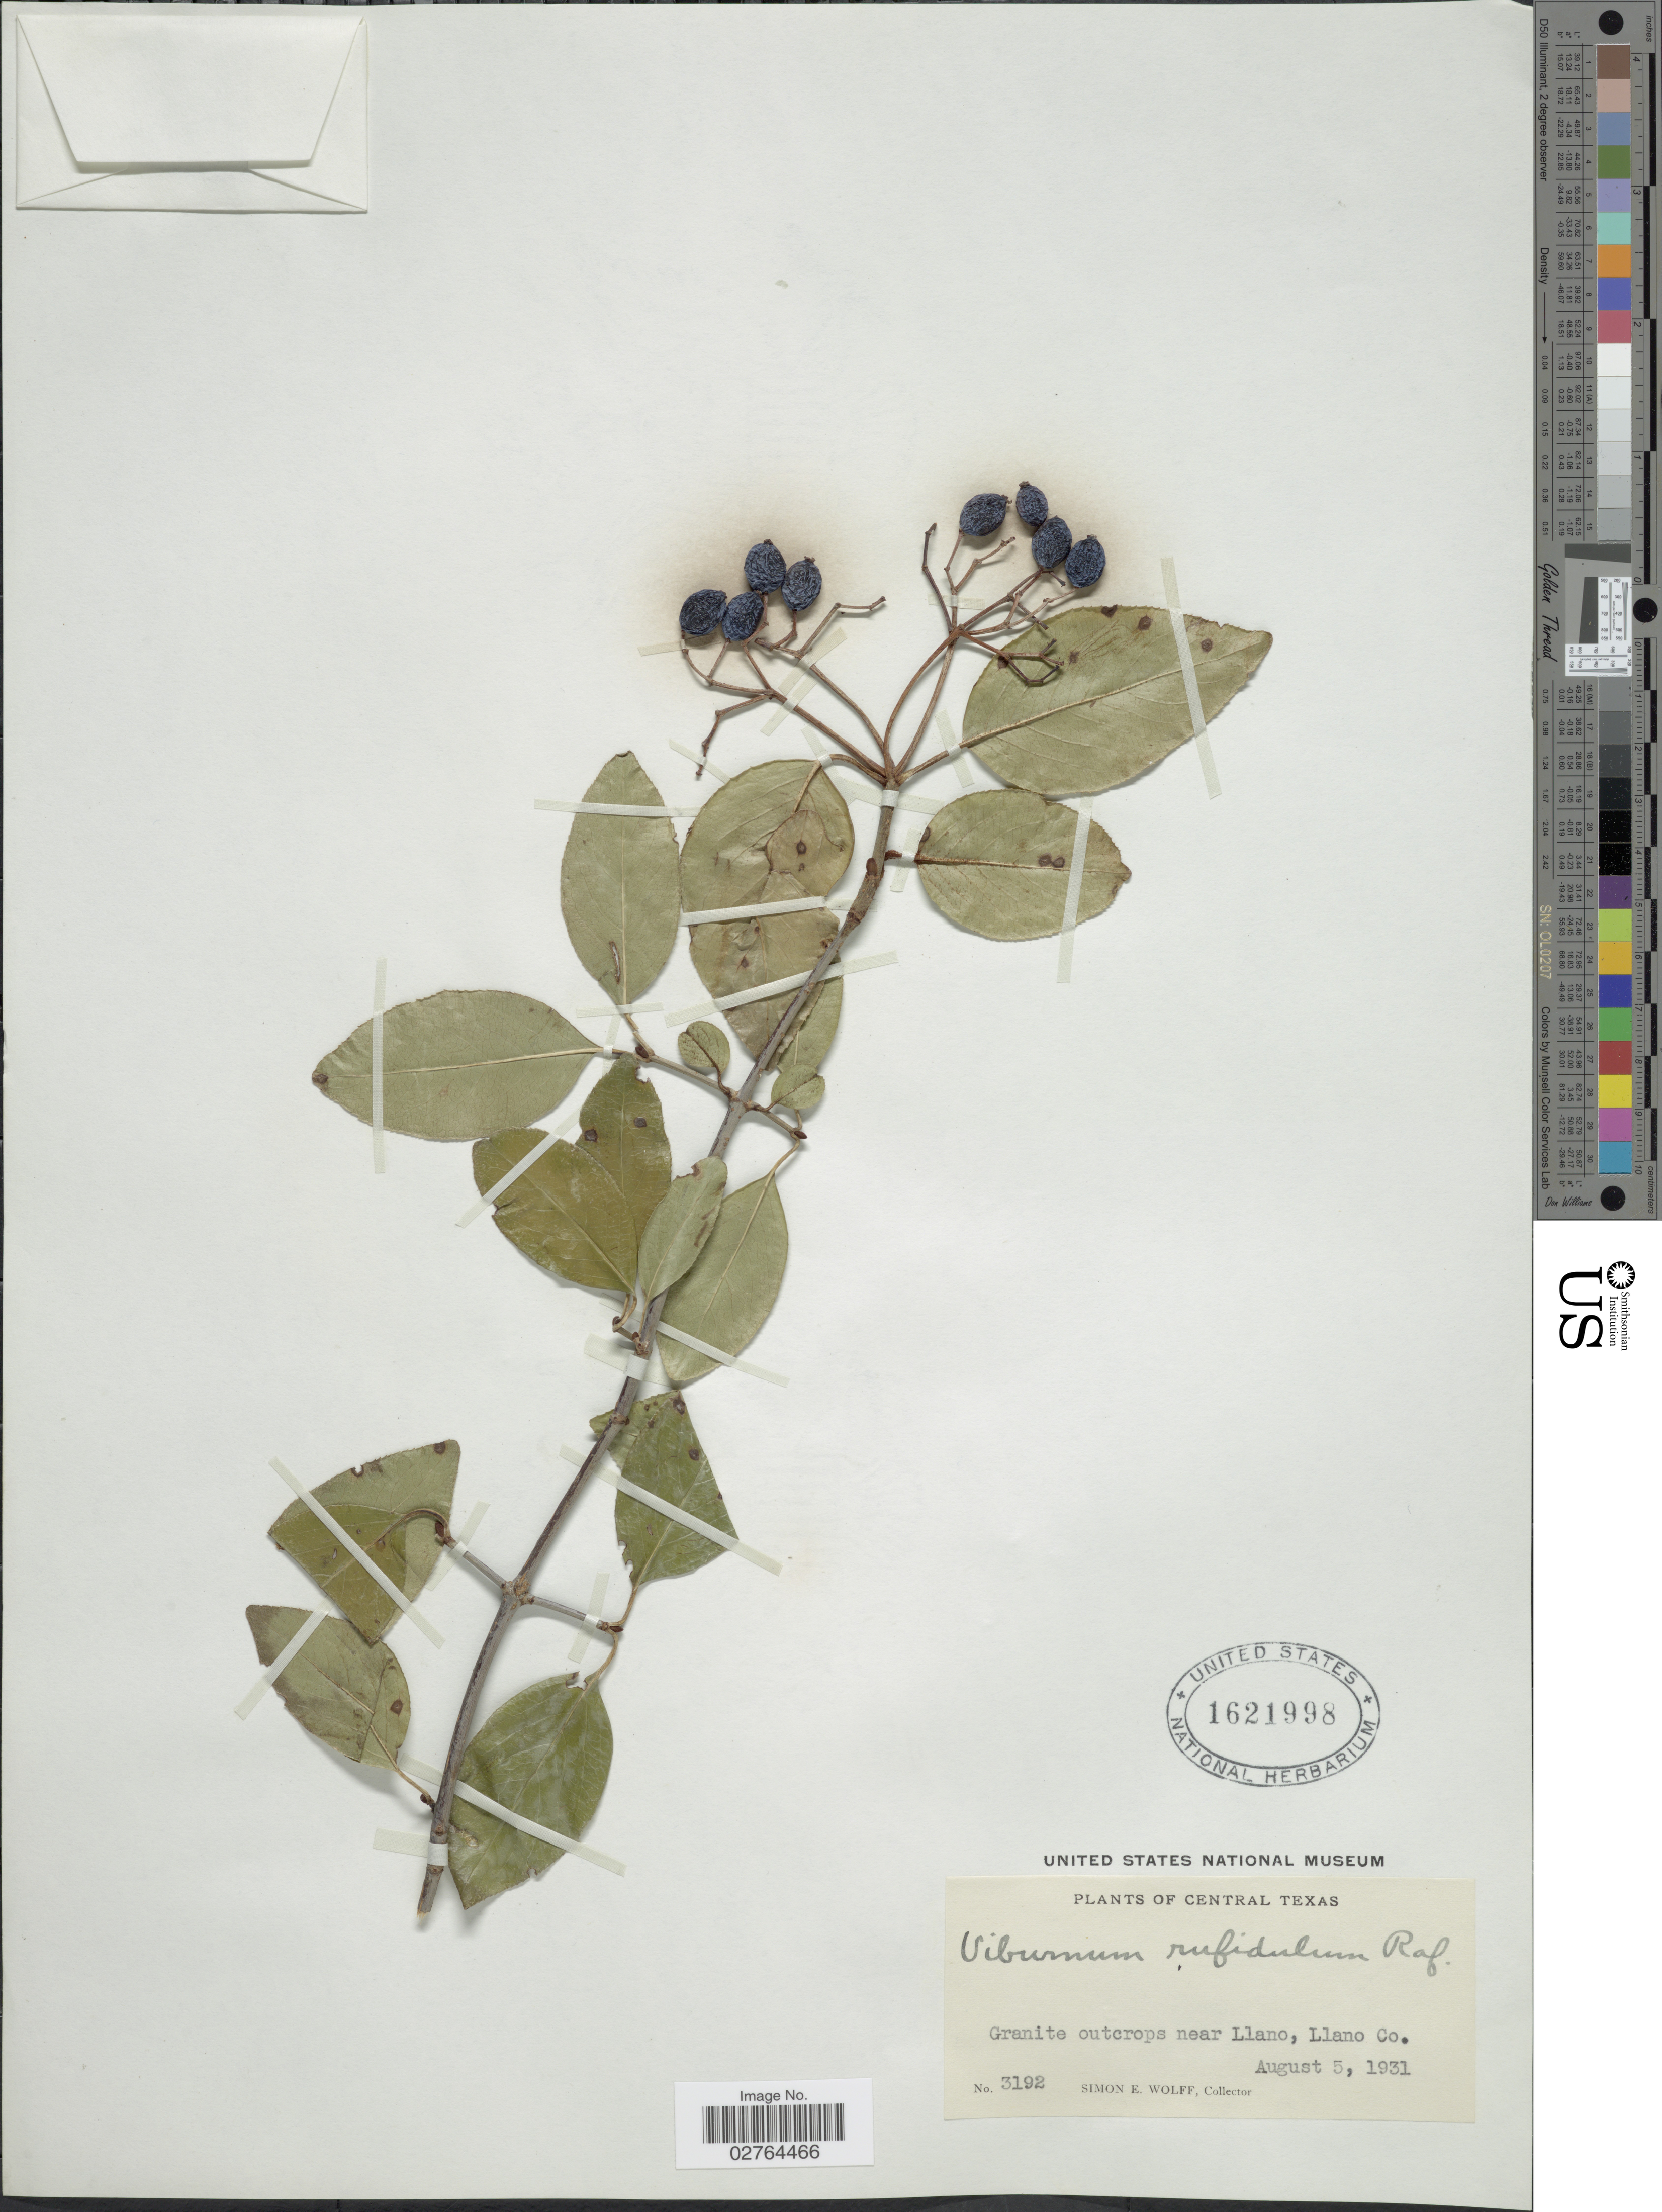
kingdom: Plantae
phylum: Tracheophyta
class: Magnoliopsida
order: Dipsacales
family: Viburnaceae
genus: Viburnum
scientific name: Viburnum rufidulum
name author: Raf.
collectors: S. E. Wolff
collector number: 3192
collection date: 1931-08-05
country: United States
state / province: Texas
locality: Central Texas. Granite outcrops near Llano, Llano Co.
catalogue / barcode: US 1621998